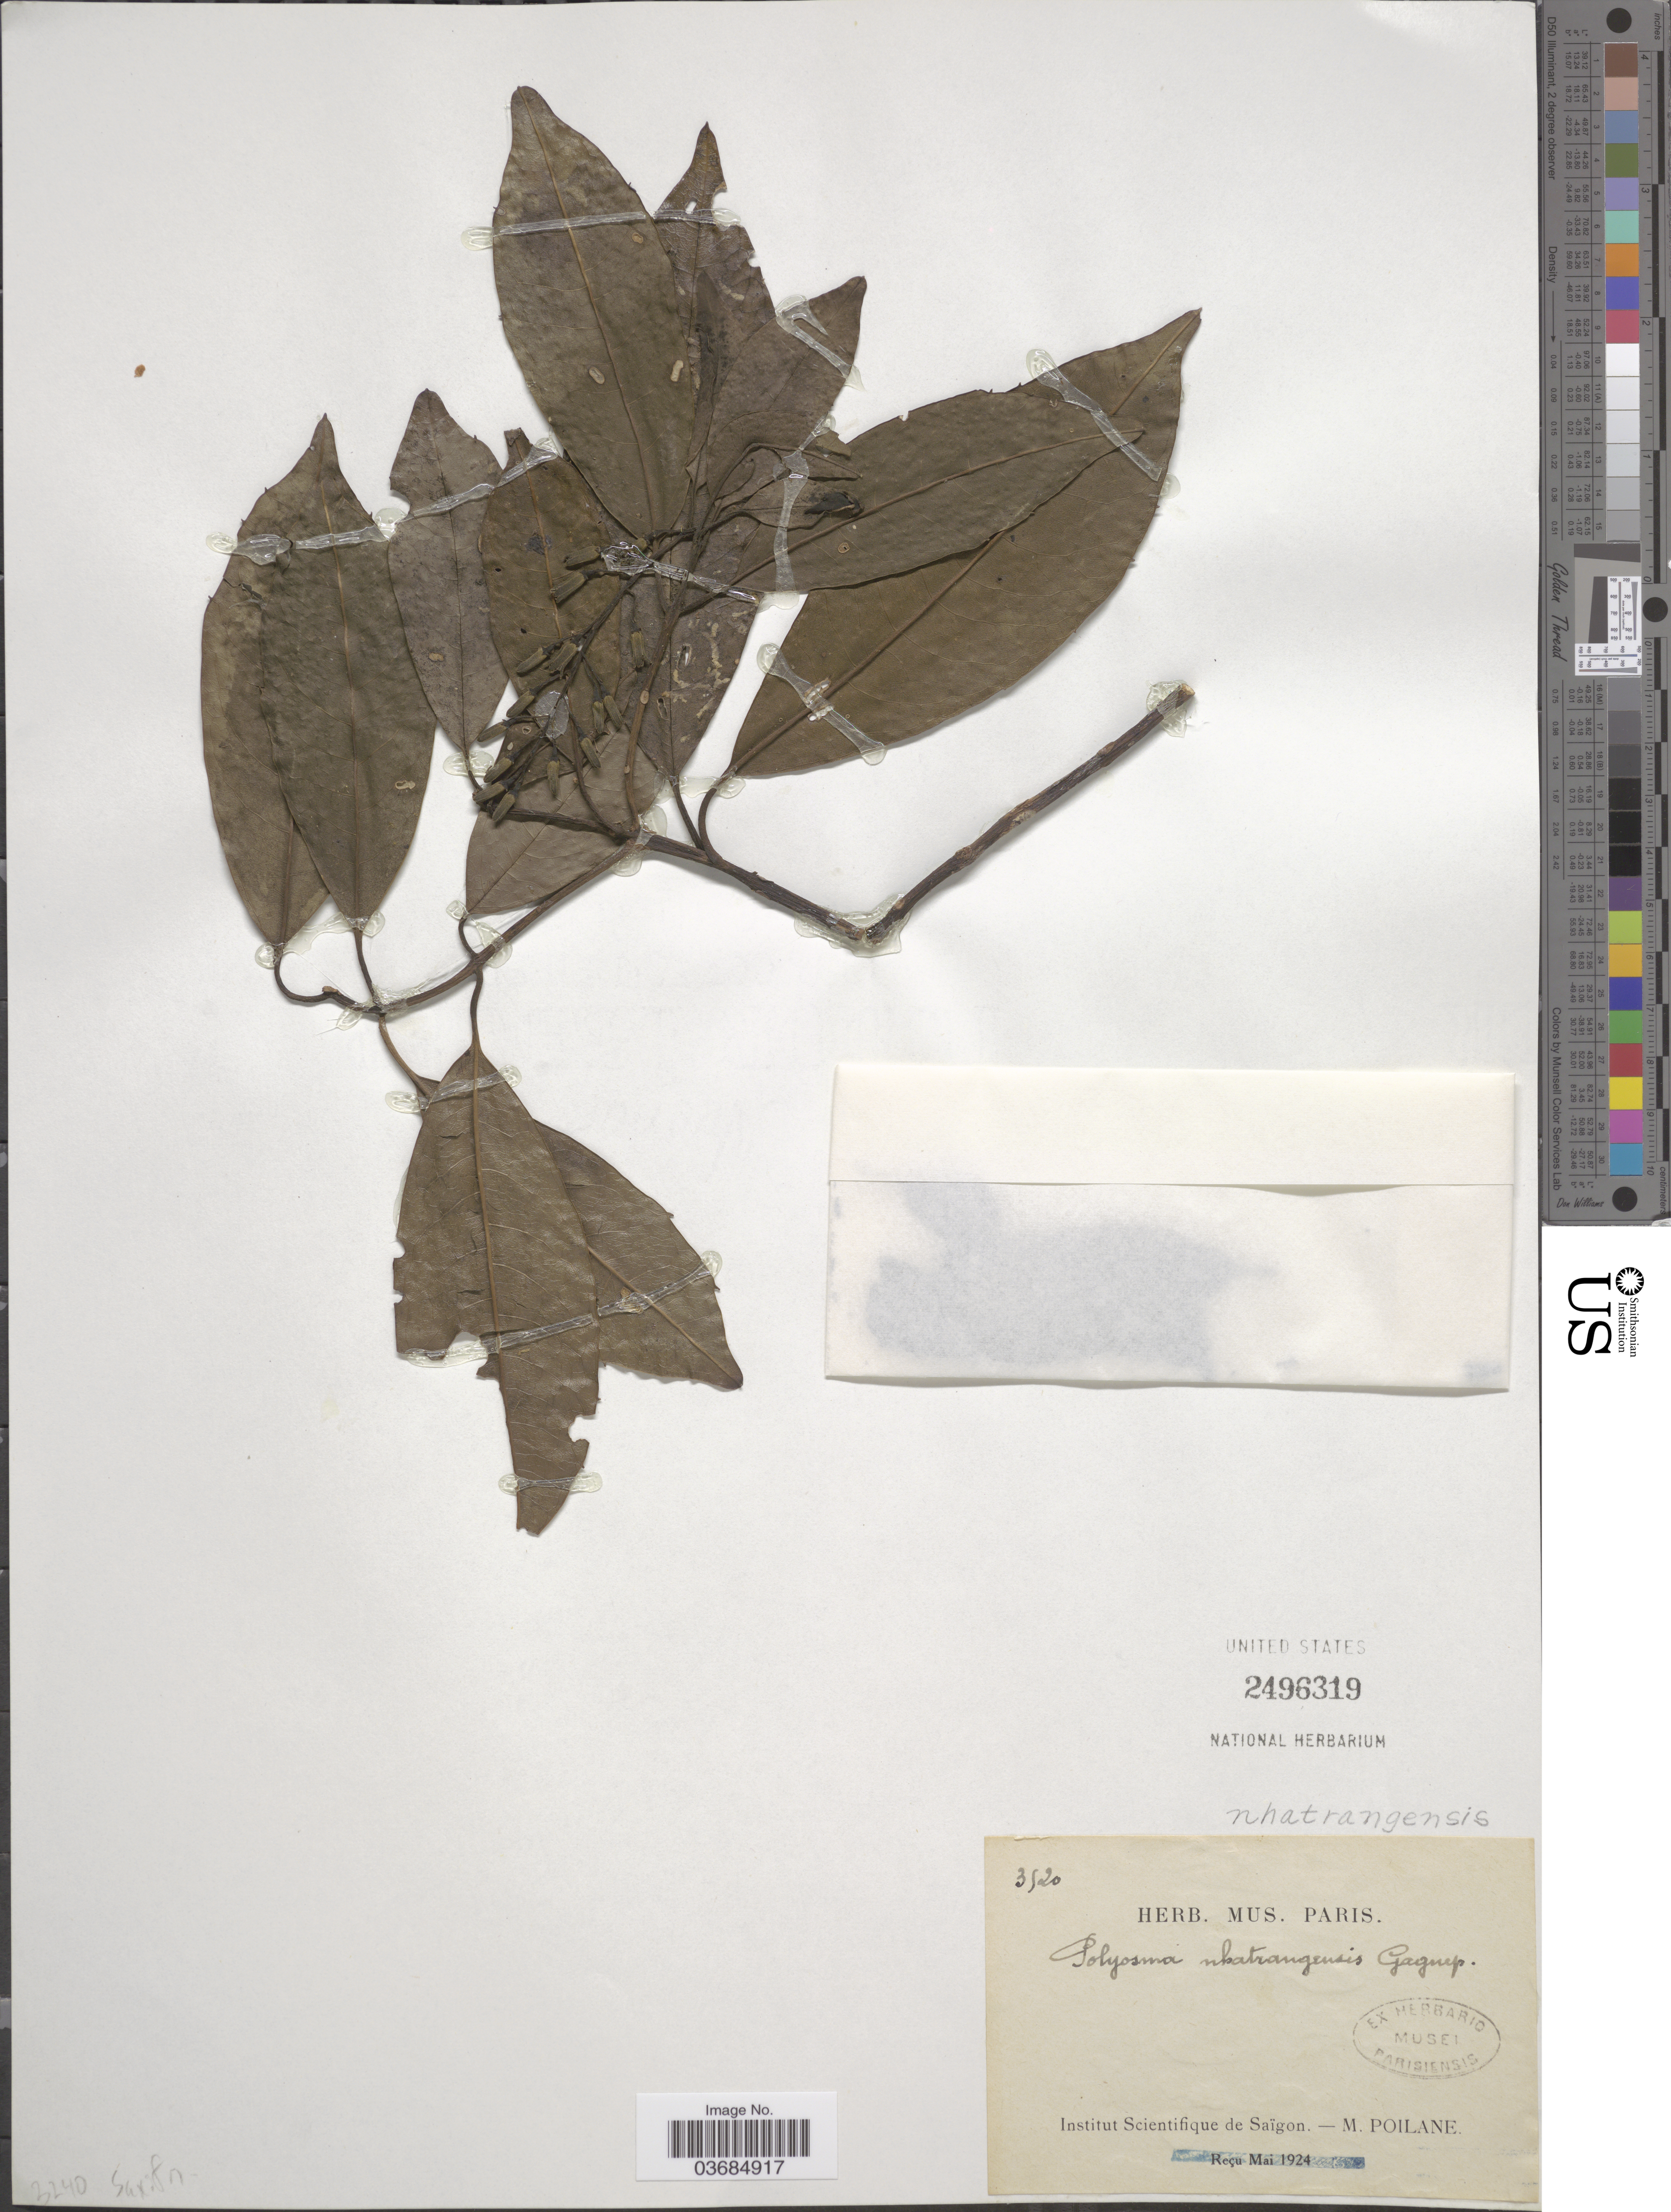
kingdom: Plantae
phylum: Tracheophyta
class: Magnoliopsida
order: Escalloniales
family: Escalloniaceae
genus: Polyosma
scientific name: Polyosma nhatrangensis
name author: Gagnep.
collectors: M. Poilane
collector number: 3520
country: Vietnam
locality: Institut Scientifique de Saïgon.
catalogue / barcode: US 2496319